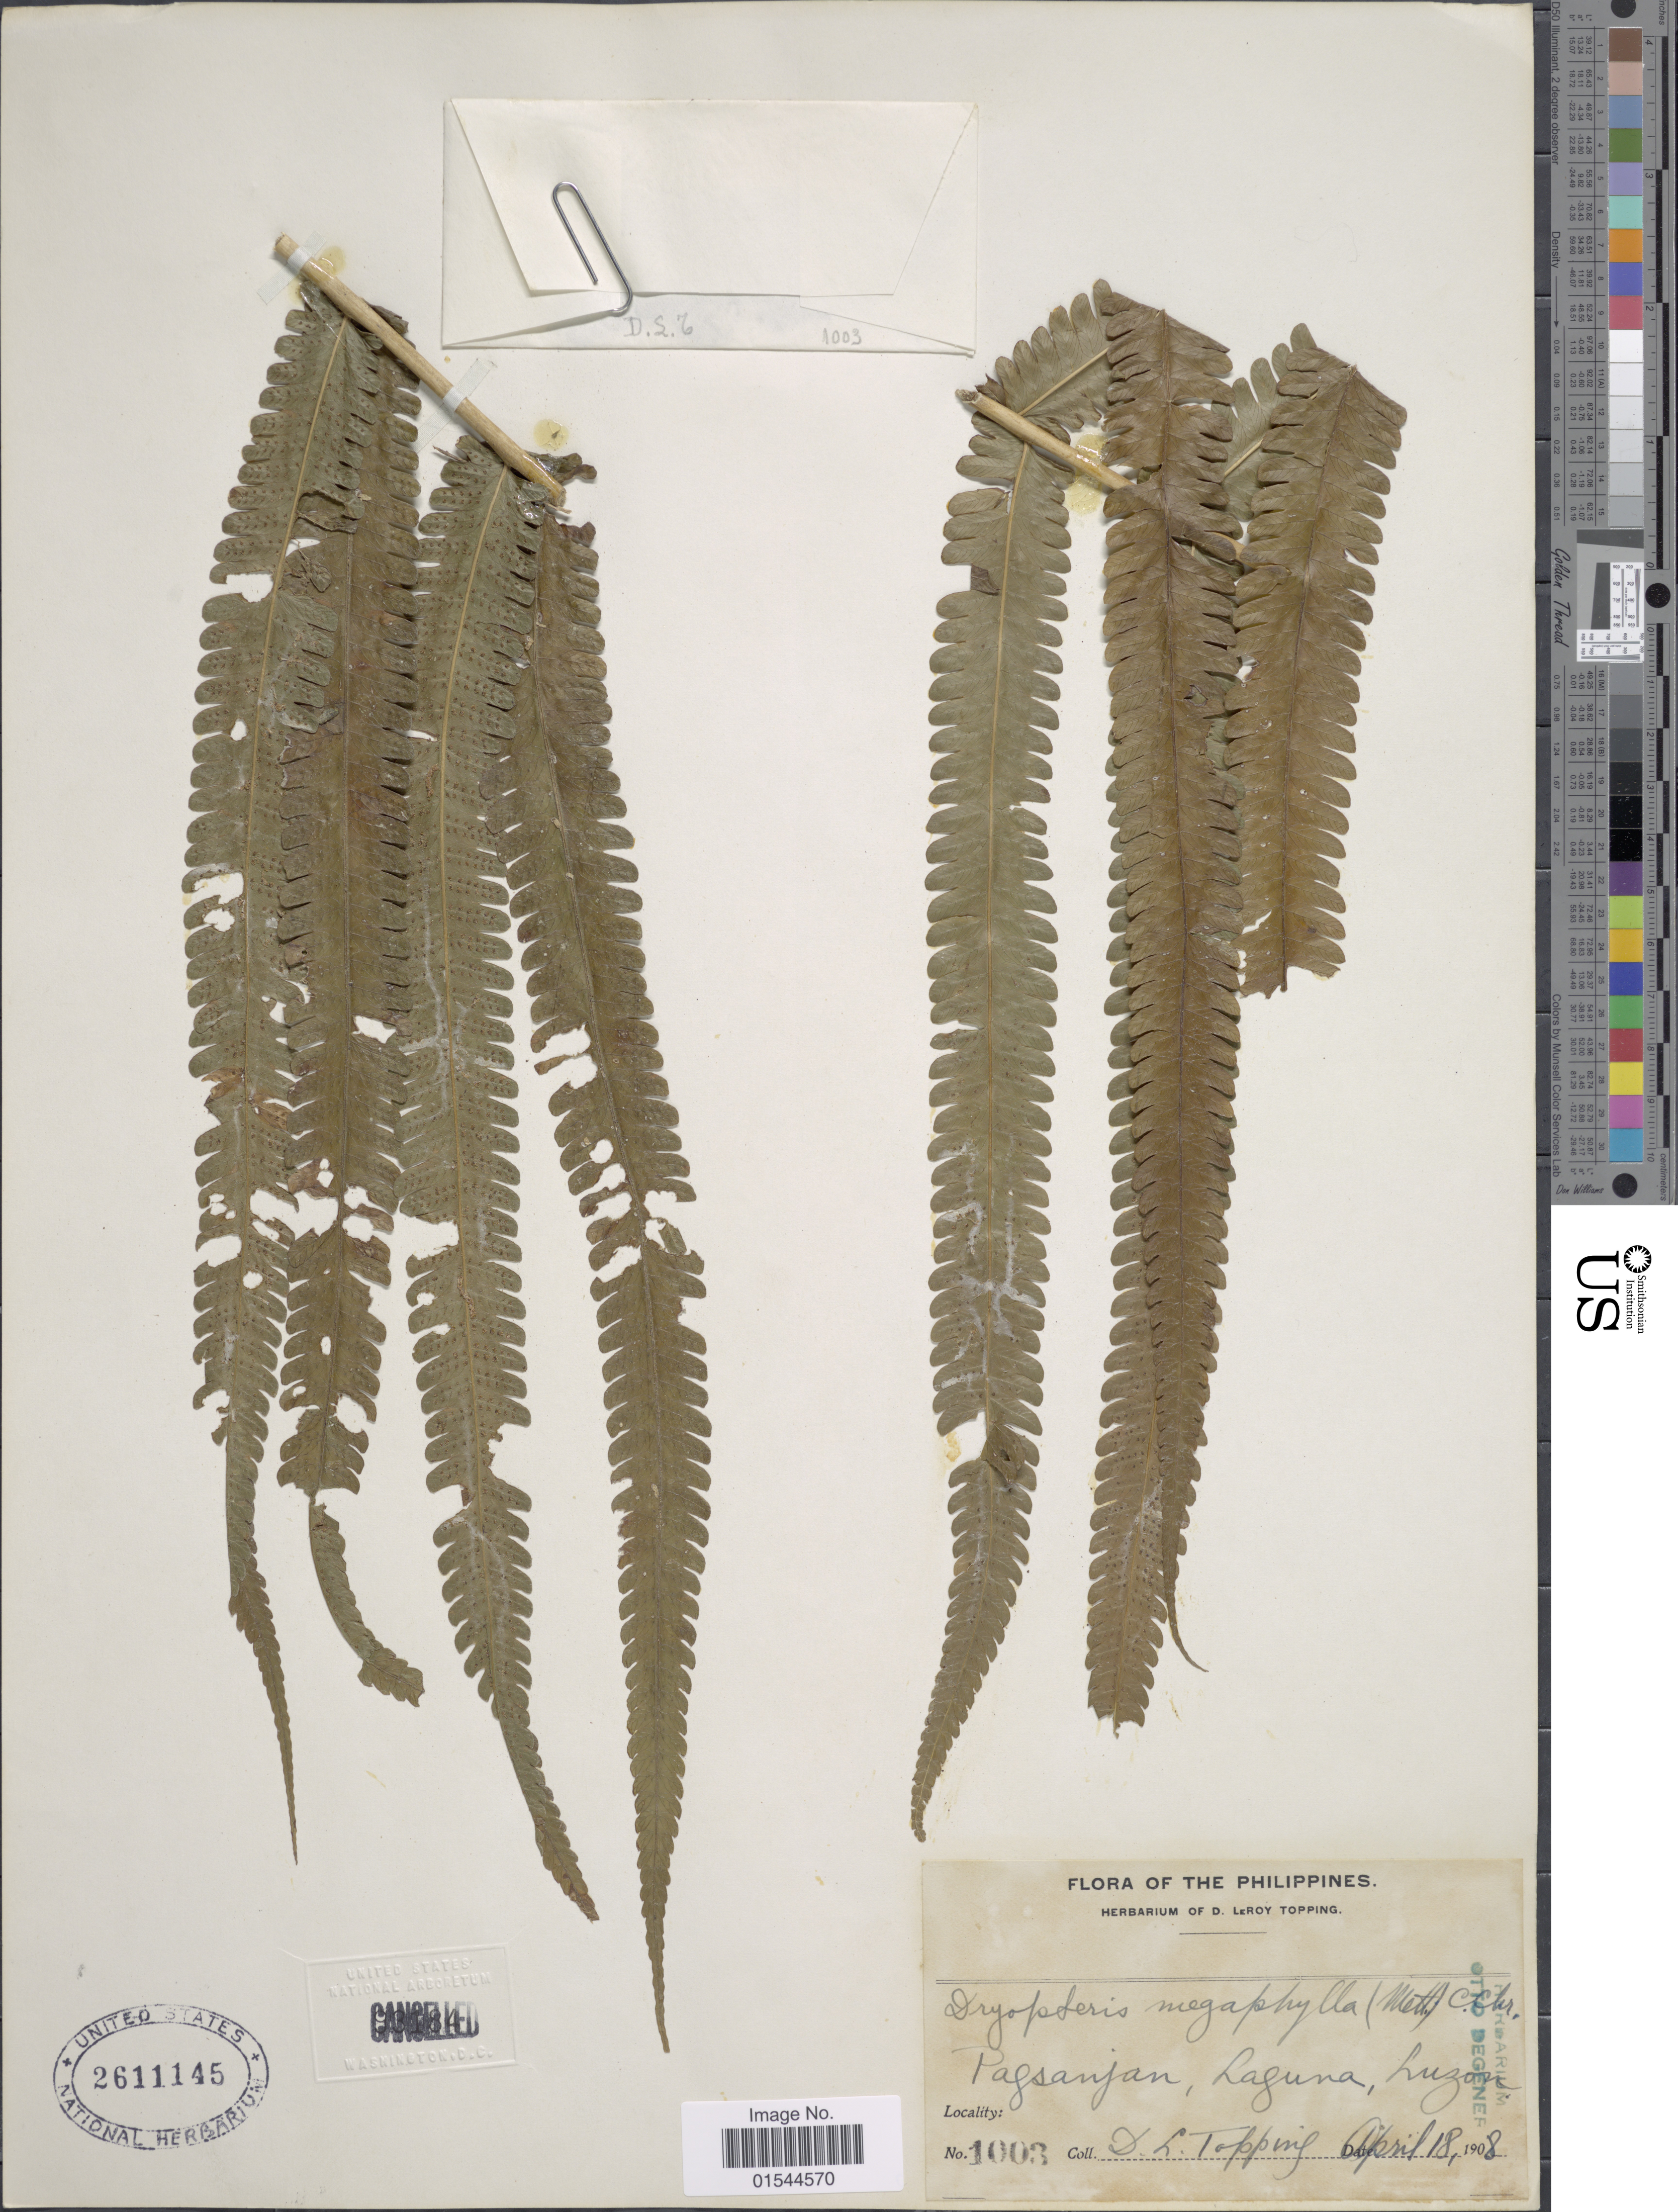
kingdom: Plantae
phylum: Tracheophyta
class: Polypodiopsida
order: Polypodiales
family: Thelypteridaceae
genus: Pneumatopteris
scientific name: Pneumatopteris pennigera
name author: (G. Forst.) Holttum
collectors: D. L. Topping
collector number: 1003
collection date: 1908-04-18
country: Philippines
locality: Pagsanjan, Laguna, Luzon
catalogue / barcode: US 2611145